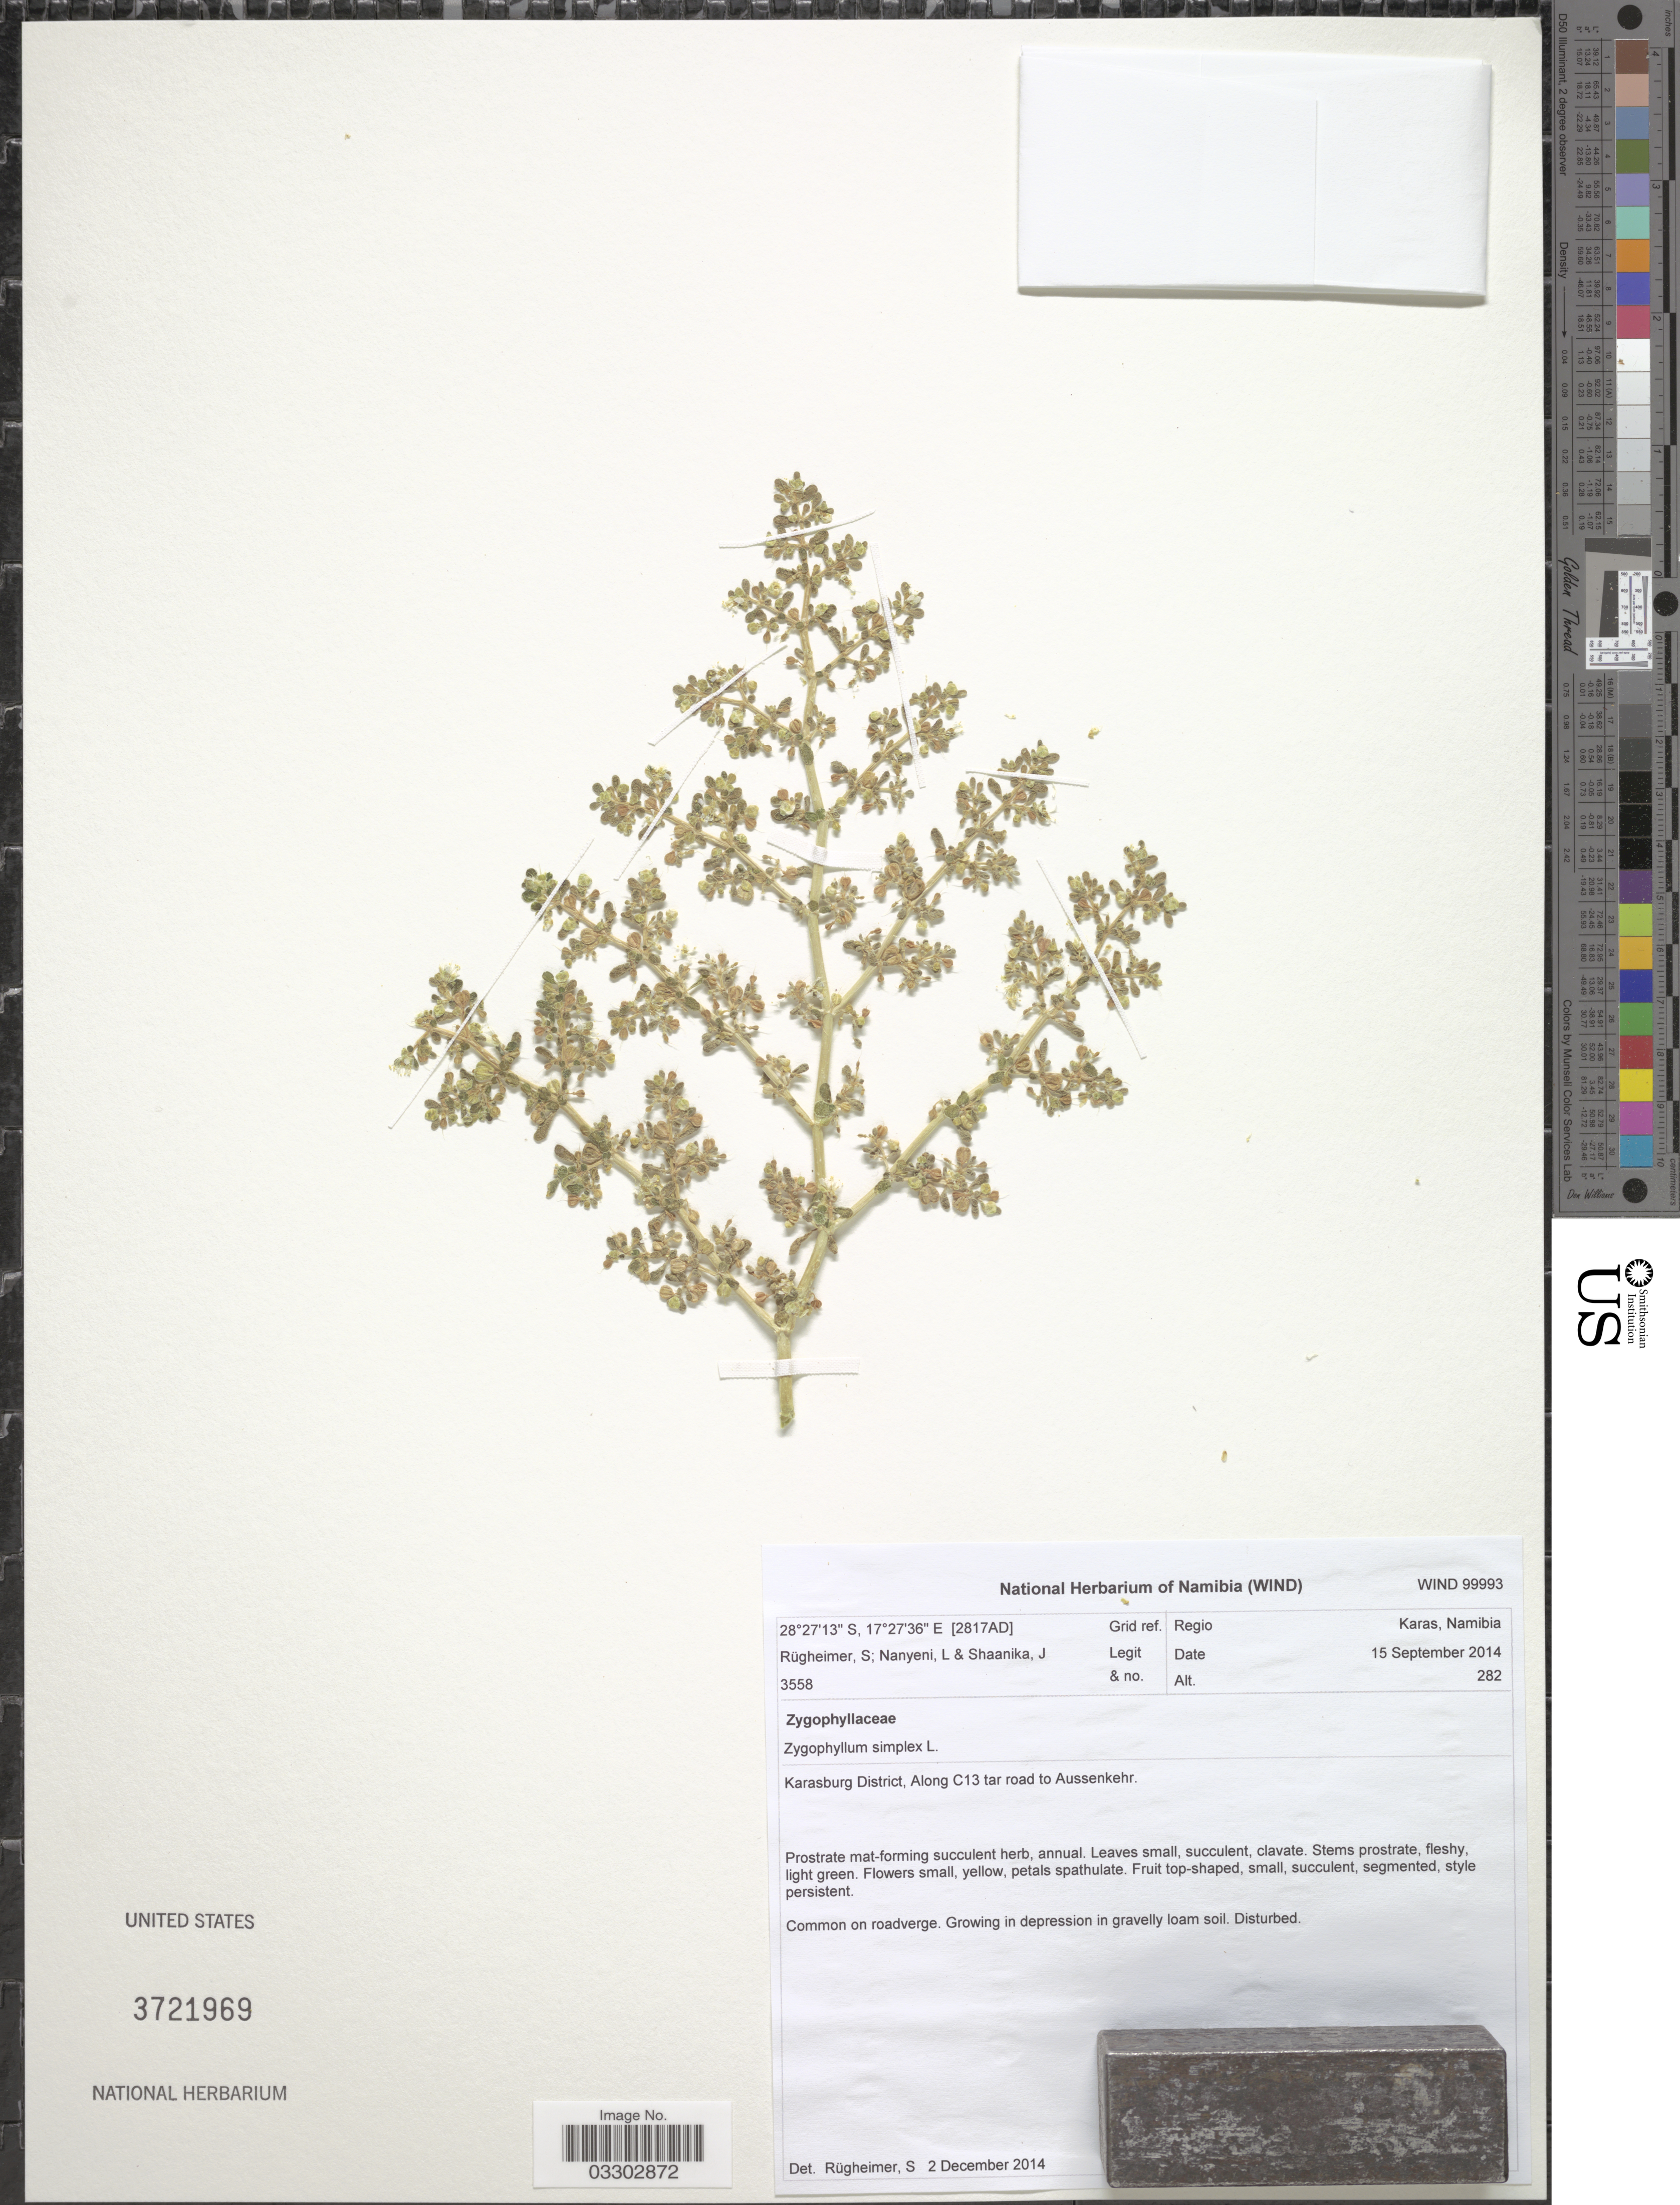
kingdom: Plantae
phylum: Tracheophyta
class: Magnoliopsida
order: Zygophyllales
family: Zygophyllaceae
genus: Zygophyllum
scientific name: Zygophyllum simplex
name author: L.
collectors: S. Rugheimer, L. Nanyeni & J. Shaanika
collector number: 3558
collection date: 2014-09-15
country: Namibia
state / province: Karas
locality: Grid ref. [2817AD]. Regio Karas, Namibia. Karasburg District, Along C13 tar road to Aussenkehr.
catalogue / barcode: US 3721969